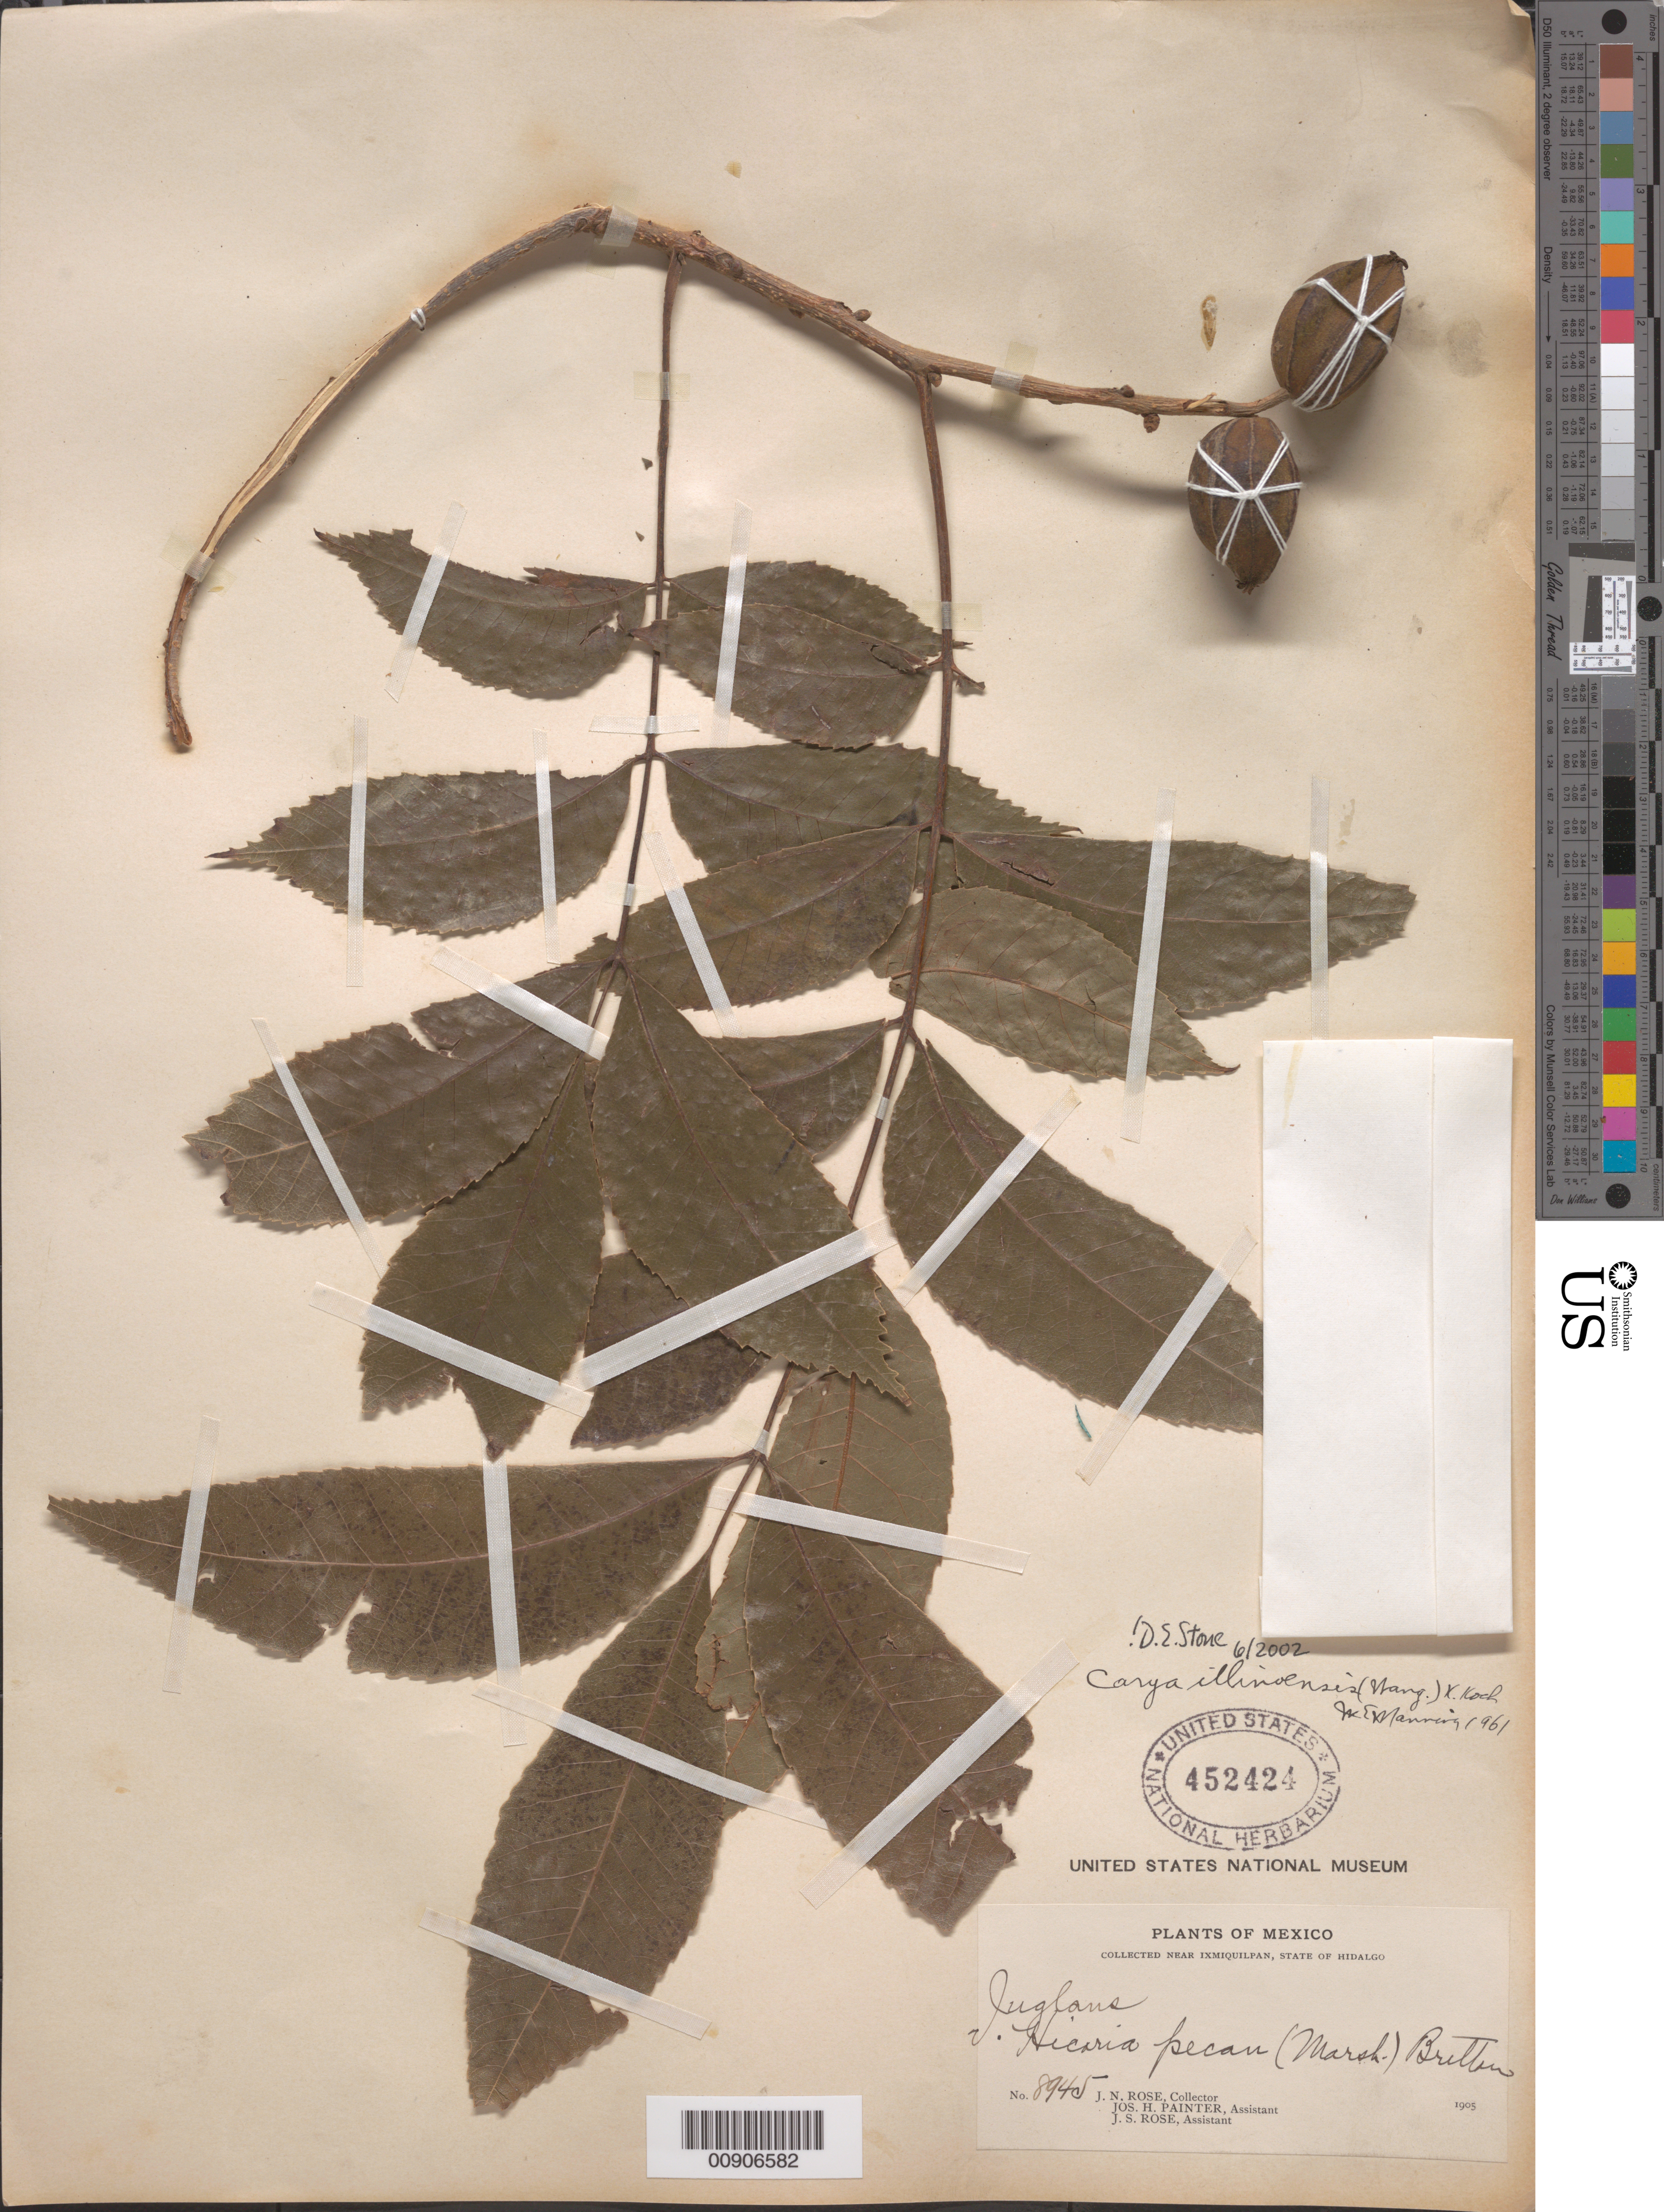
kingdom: Plantae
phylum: Tracheophyta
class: Magnoliopsida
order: Fagales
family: Juglandaceae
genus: Carya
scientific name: Carya illinoinensis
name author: (Wangenh.) K. Koch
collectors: J. N. Rose, J. H. Painter & J. S. Rose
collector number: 8945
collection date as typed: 1905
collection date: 1905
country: Mexico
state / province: Hidalgo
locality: Near Ixmiquilpan, State of Hidalgo.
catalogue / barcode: US 452424